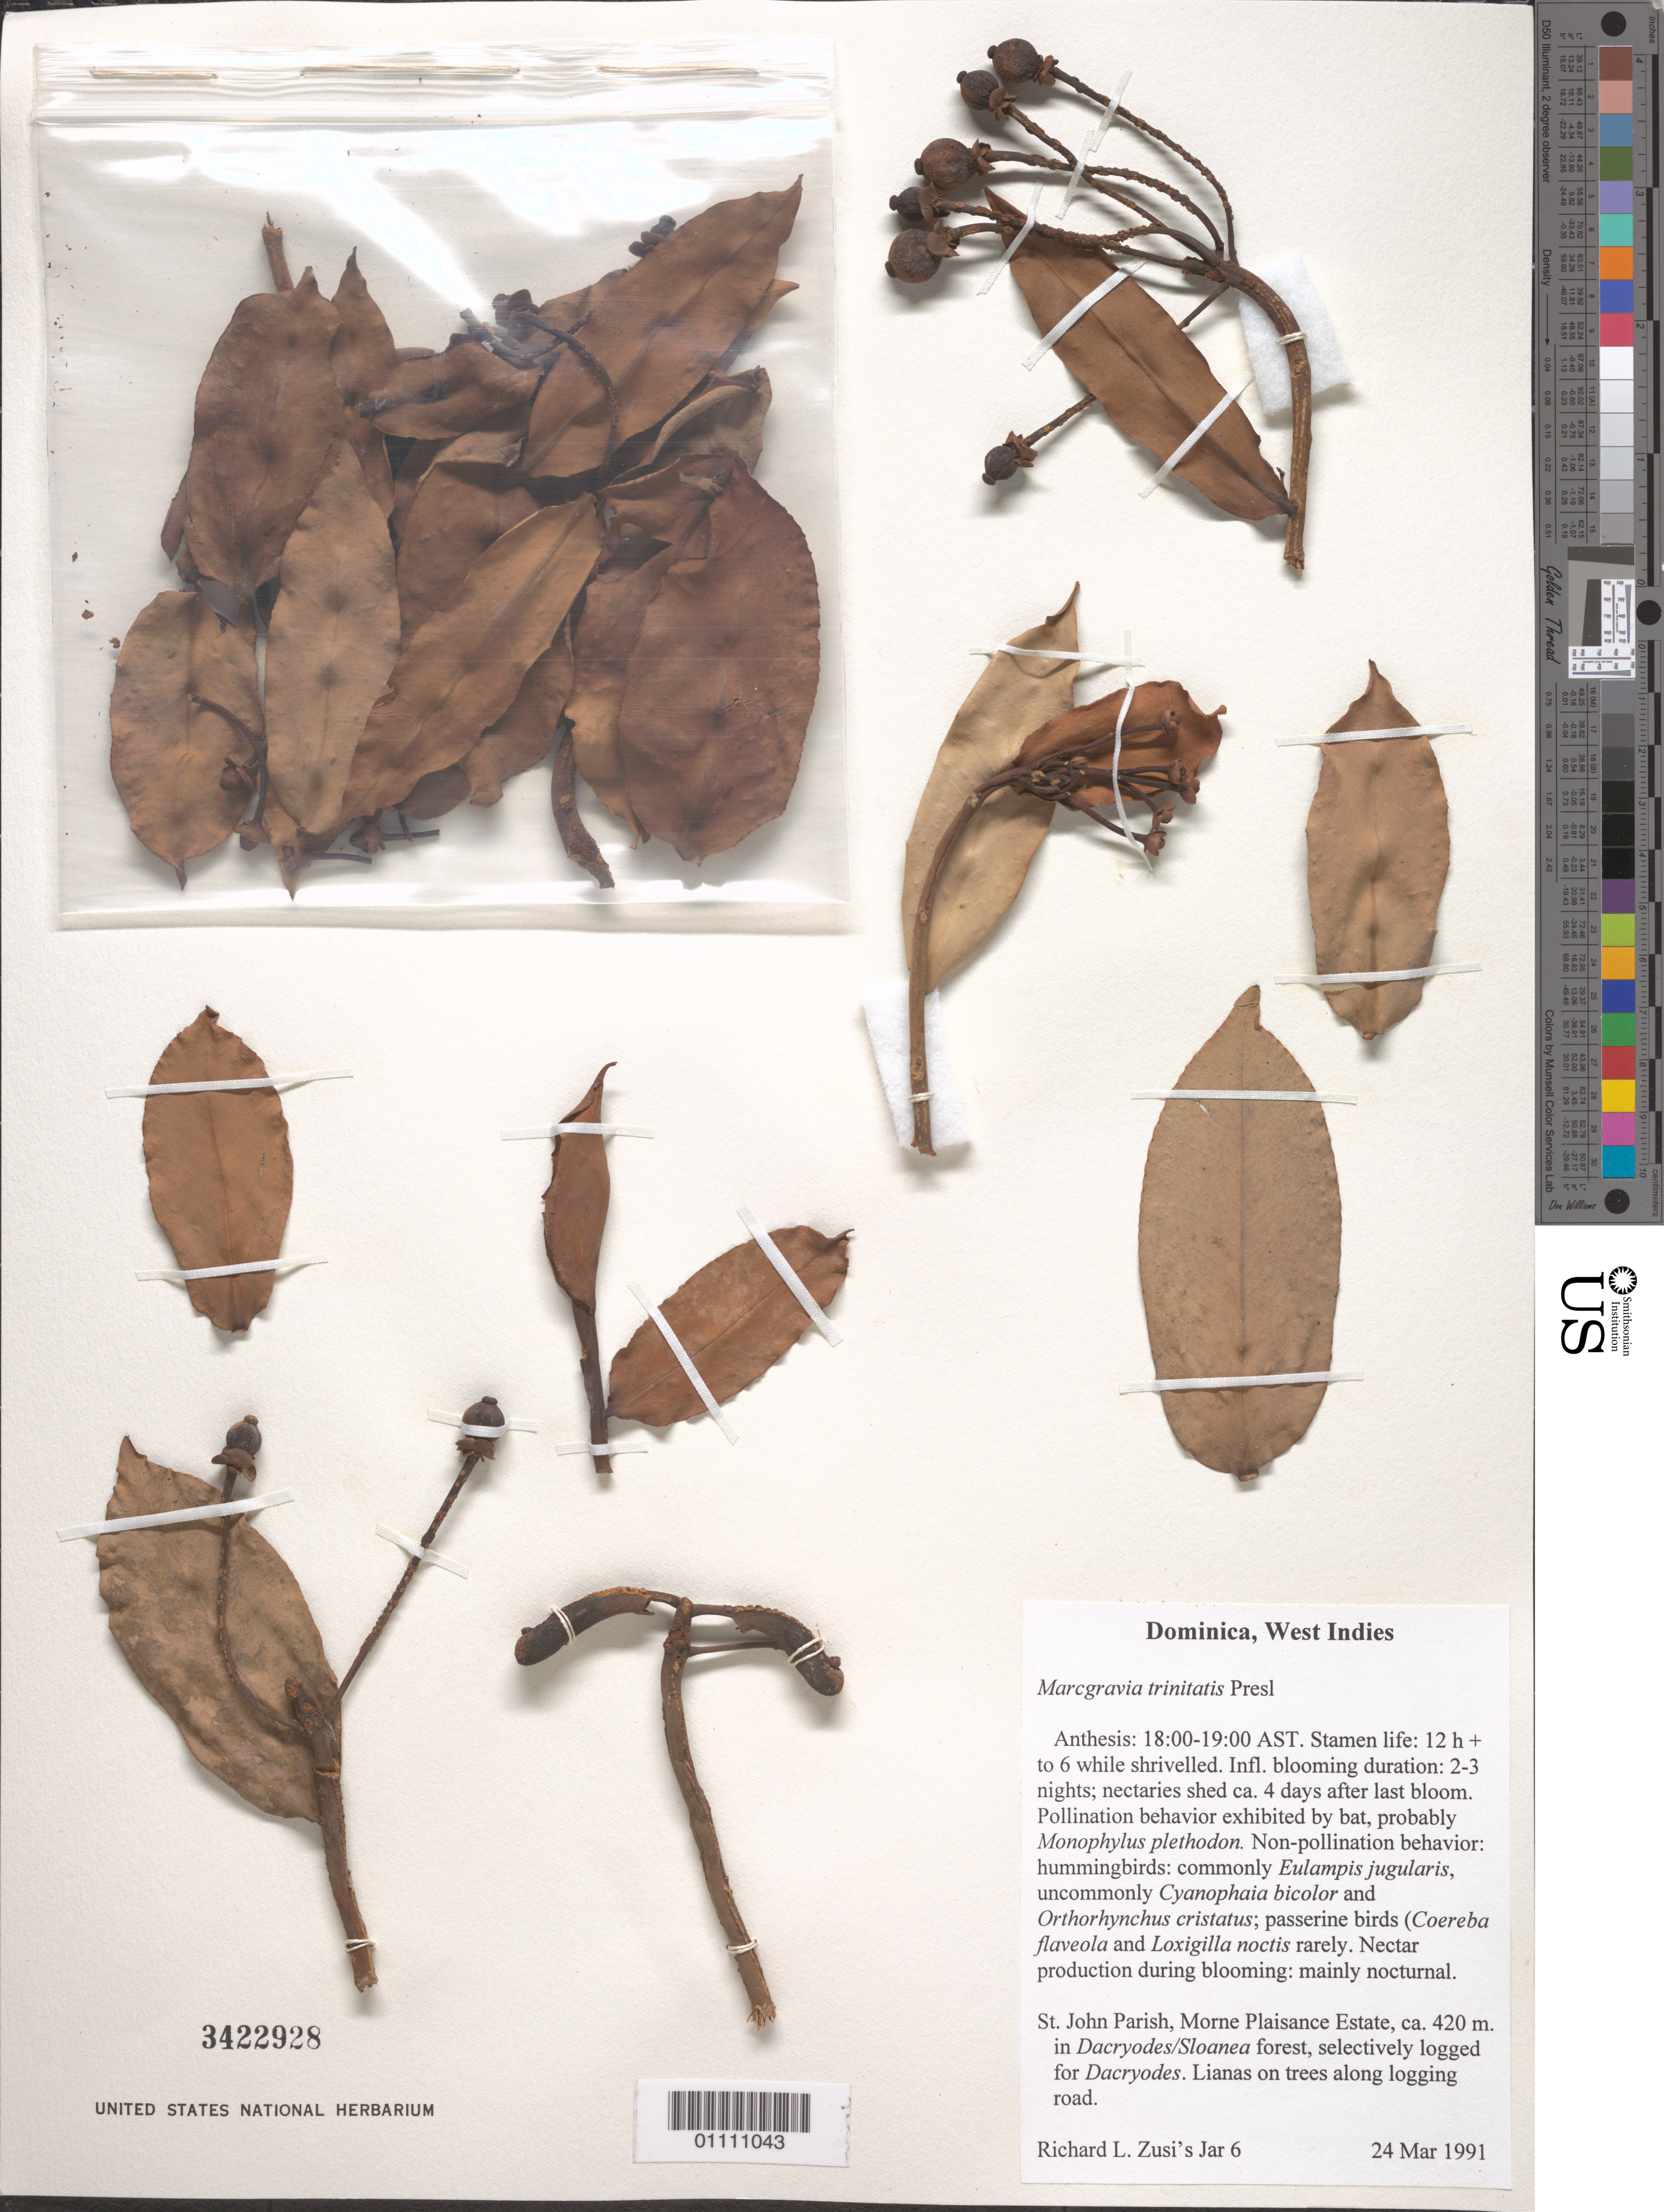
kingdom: Plantae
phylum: Tracheophyta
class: Magnoliopsida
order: Ericales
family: Marcgraviaceae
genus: Marcgravia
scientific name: Marcgravia trinitatis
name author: C. Presl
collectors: R. Zusi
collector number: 6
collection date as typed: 24 Mar 1991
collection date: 1991-03-24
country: Dominica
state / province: St. John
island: Dominica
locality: St. John Parish, Morne Plaisance Estate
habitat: in Dacryodes/Sloanea forest, selectively logged for Dacryodes. Lianas on trees along logging road. cont of plant descr: commonly Eulampis jugularis, uncomomnly Cyanophaia bicolor and Orthorhynchus cristatus;passerine birds (Coereba flaveola and…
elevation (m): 420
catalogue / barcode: US 3422928